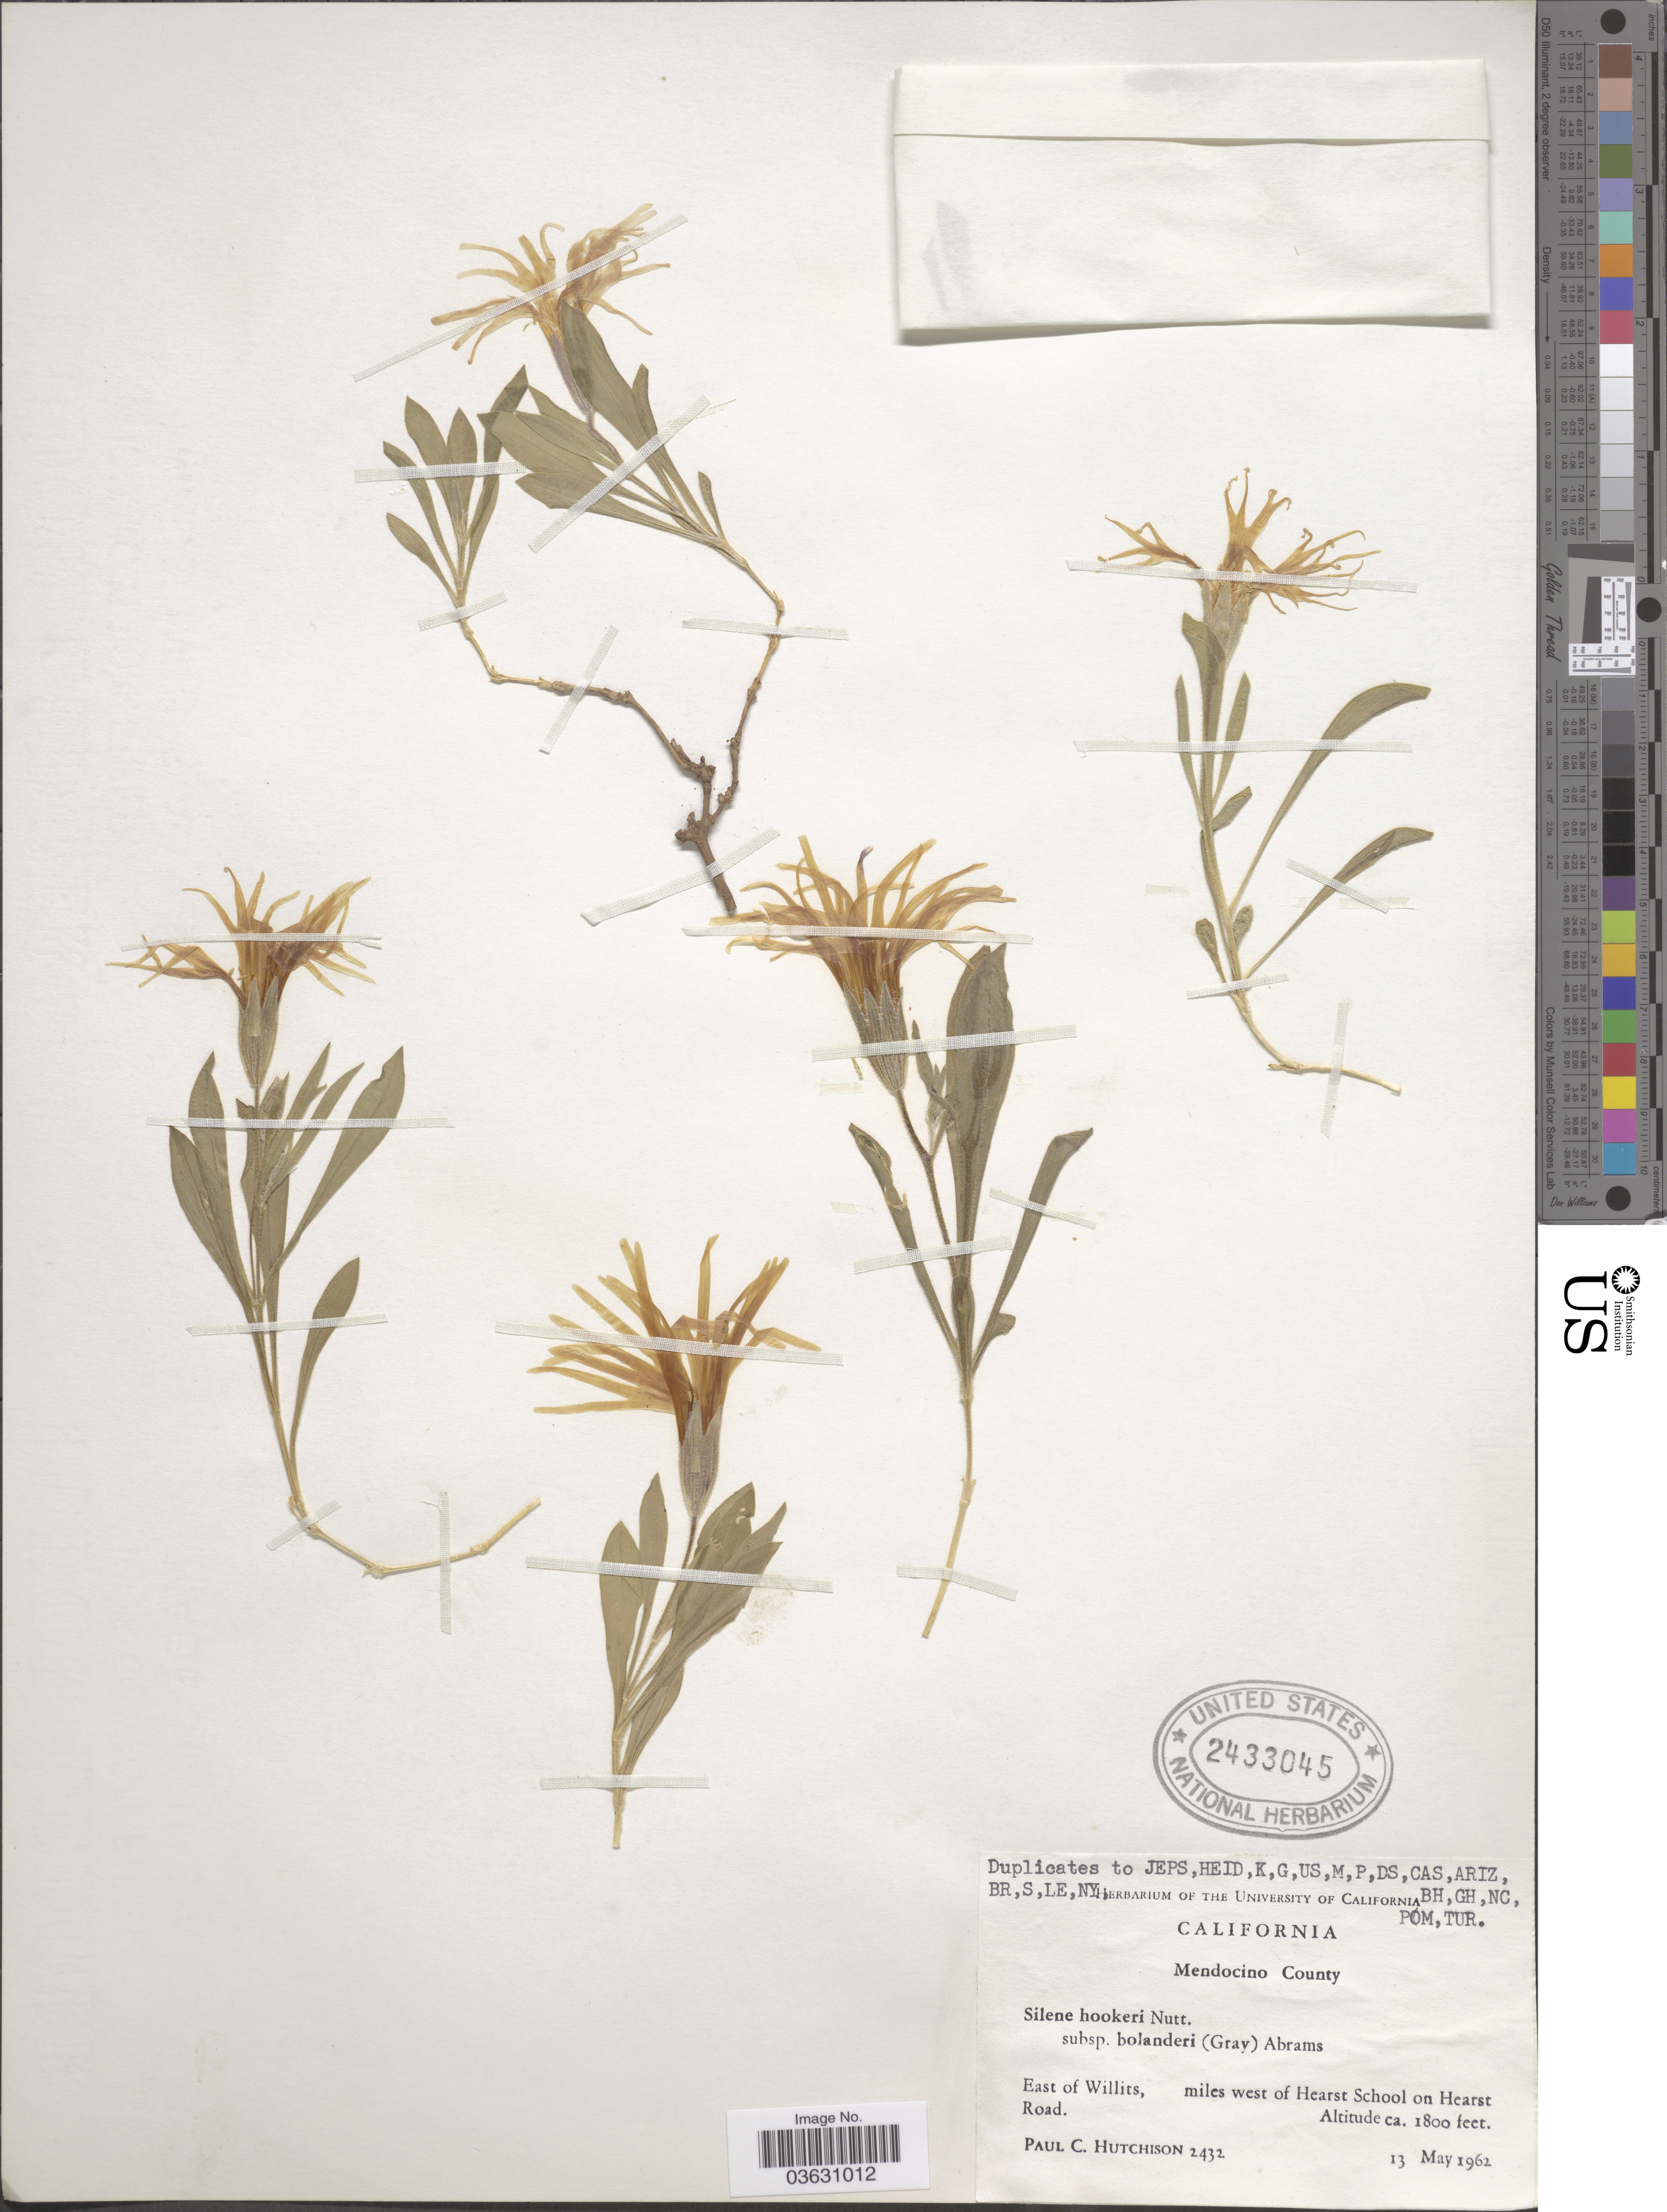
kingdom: Plantae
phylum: Tracheophyta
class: Magnoliopsida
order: Caryophyllales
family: Caryophyllaceae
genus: Silene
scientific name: Silene hookeri subsp. bolanderi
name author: (A. Gray) Abrams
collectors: P. C. Hutchison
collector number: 2432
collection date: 1962-05-13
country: United States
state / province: California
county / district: Mendocino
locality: Mendocino County. East of Willits, miles west of Hearts School on Hearst Road.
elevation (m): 549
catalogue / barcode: US 2433045